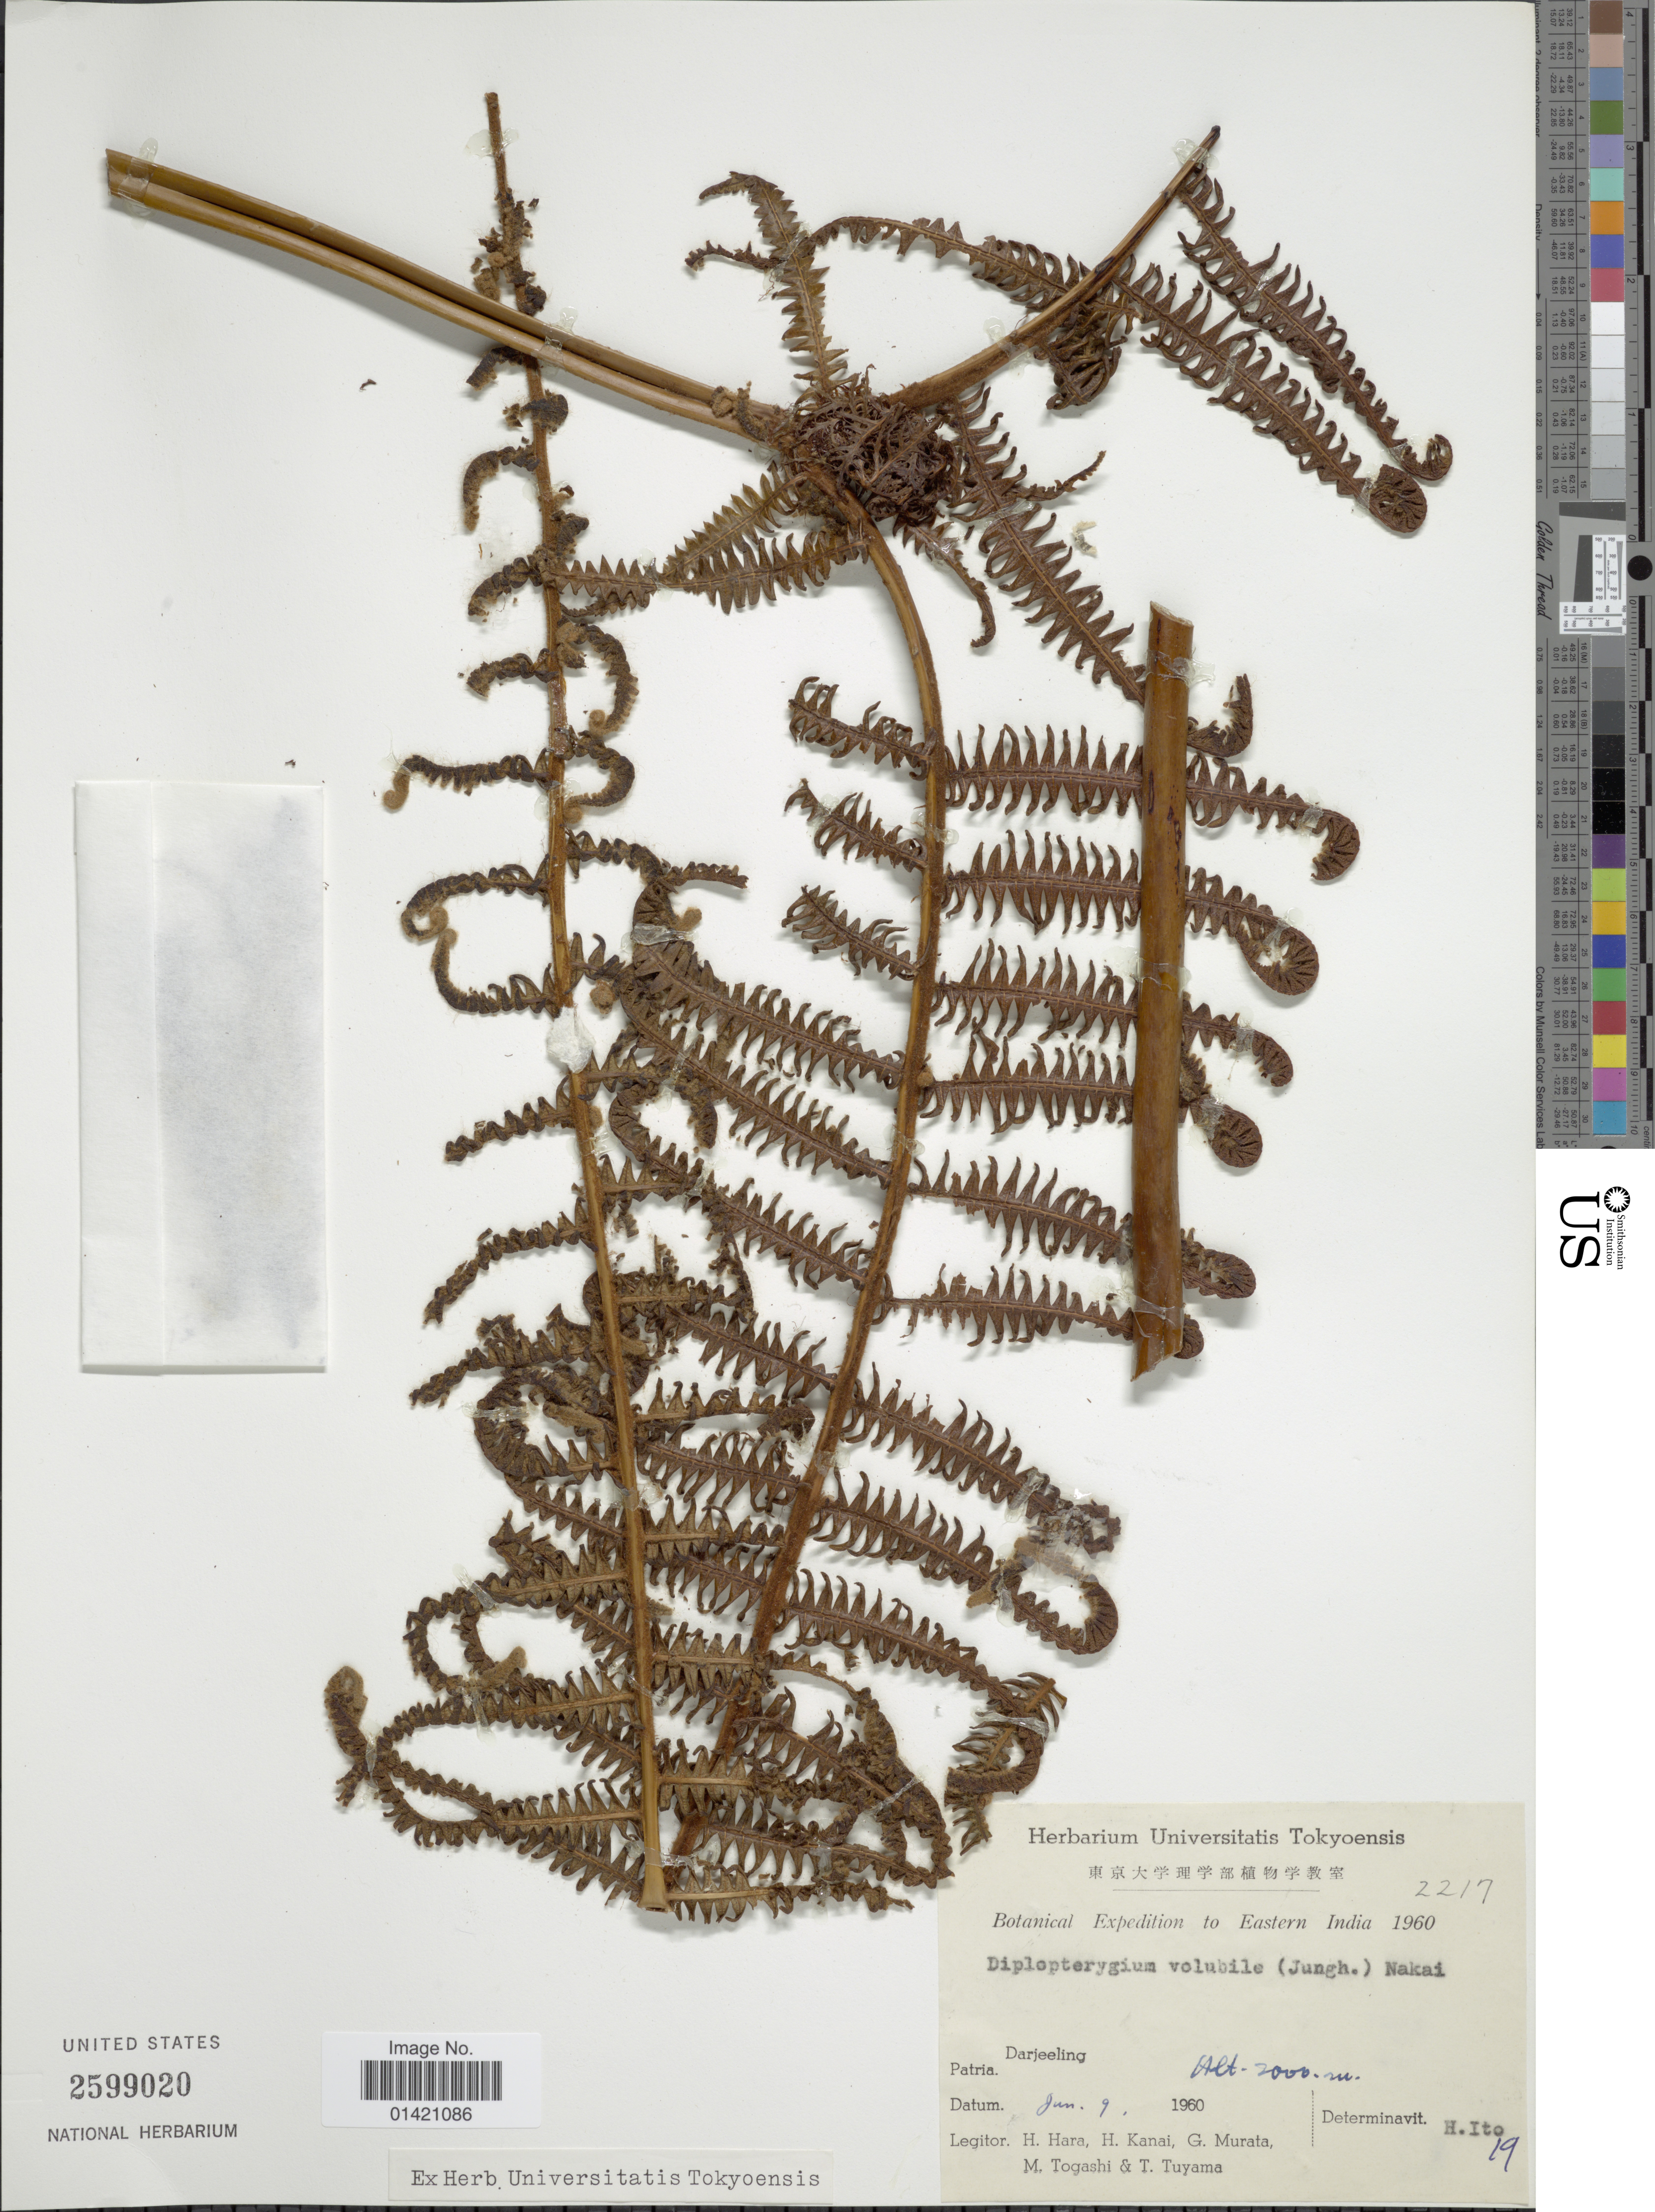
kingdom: Plantae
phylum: Tracheophyta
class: Polypodiopsida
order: Gleicheniales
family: Gleicheniaceae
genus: Diplopterygium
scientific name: Diplopterygium volubile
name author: (Jungh.) Nakai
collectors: H. Hara, H. Kanai, G. Murata & M. Togashi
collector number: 2217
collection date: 1960-06-09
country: India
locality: Eastern India. Patria Darjeeling.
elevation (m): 2000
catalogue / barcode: US 2599020